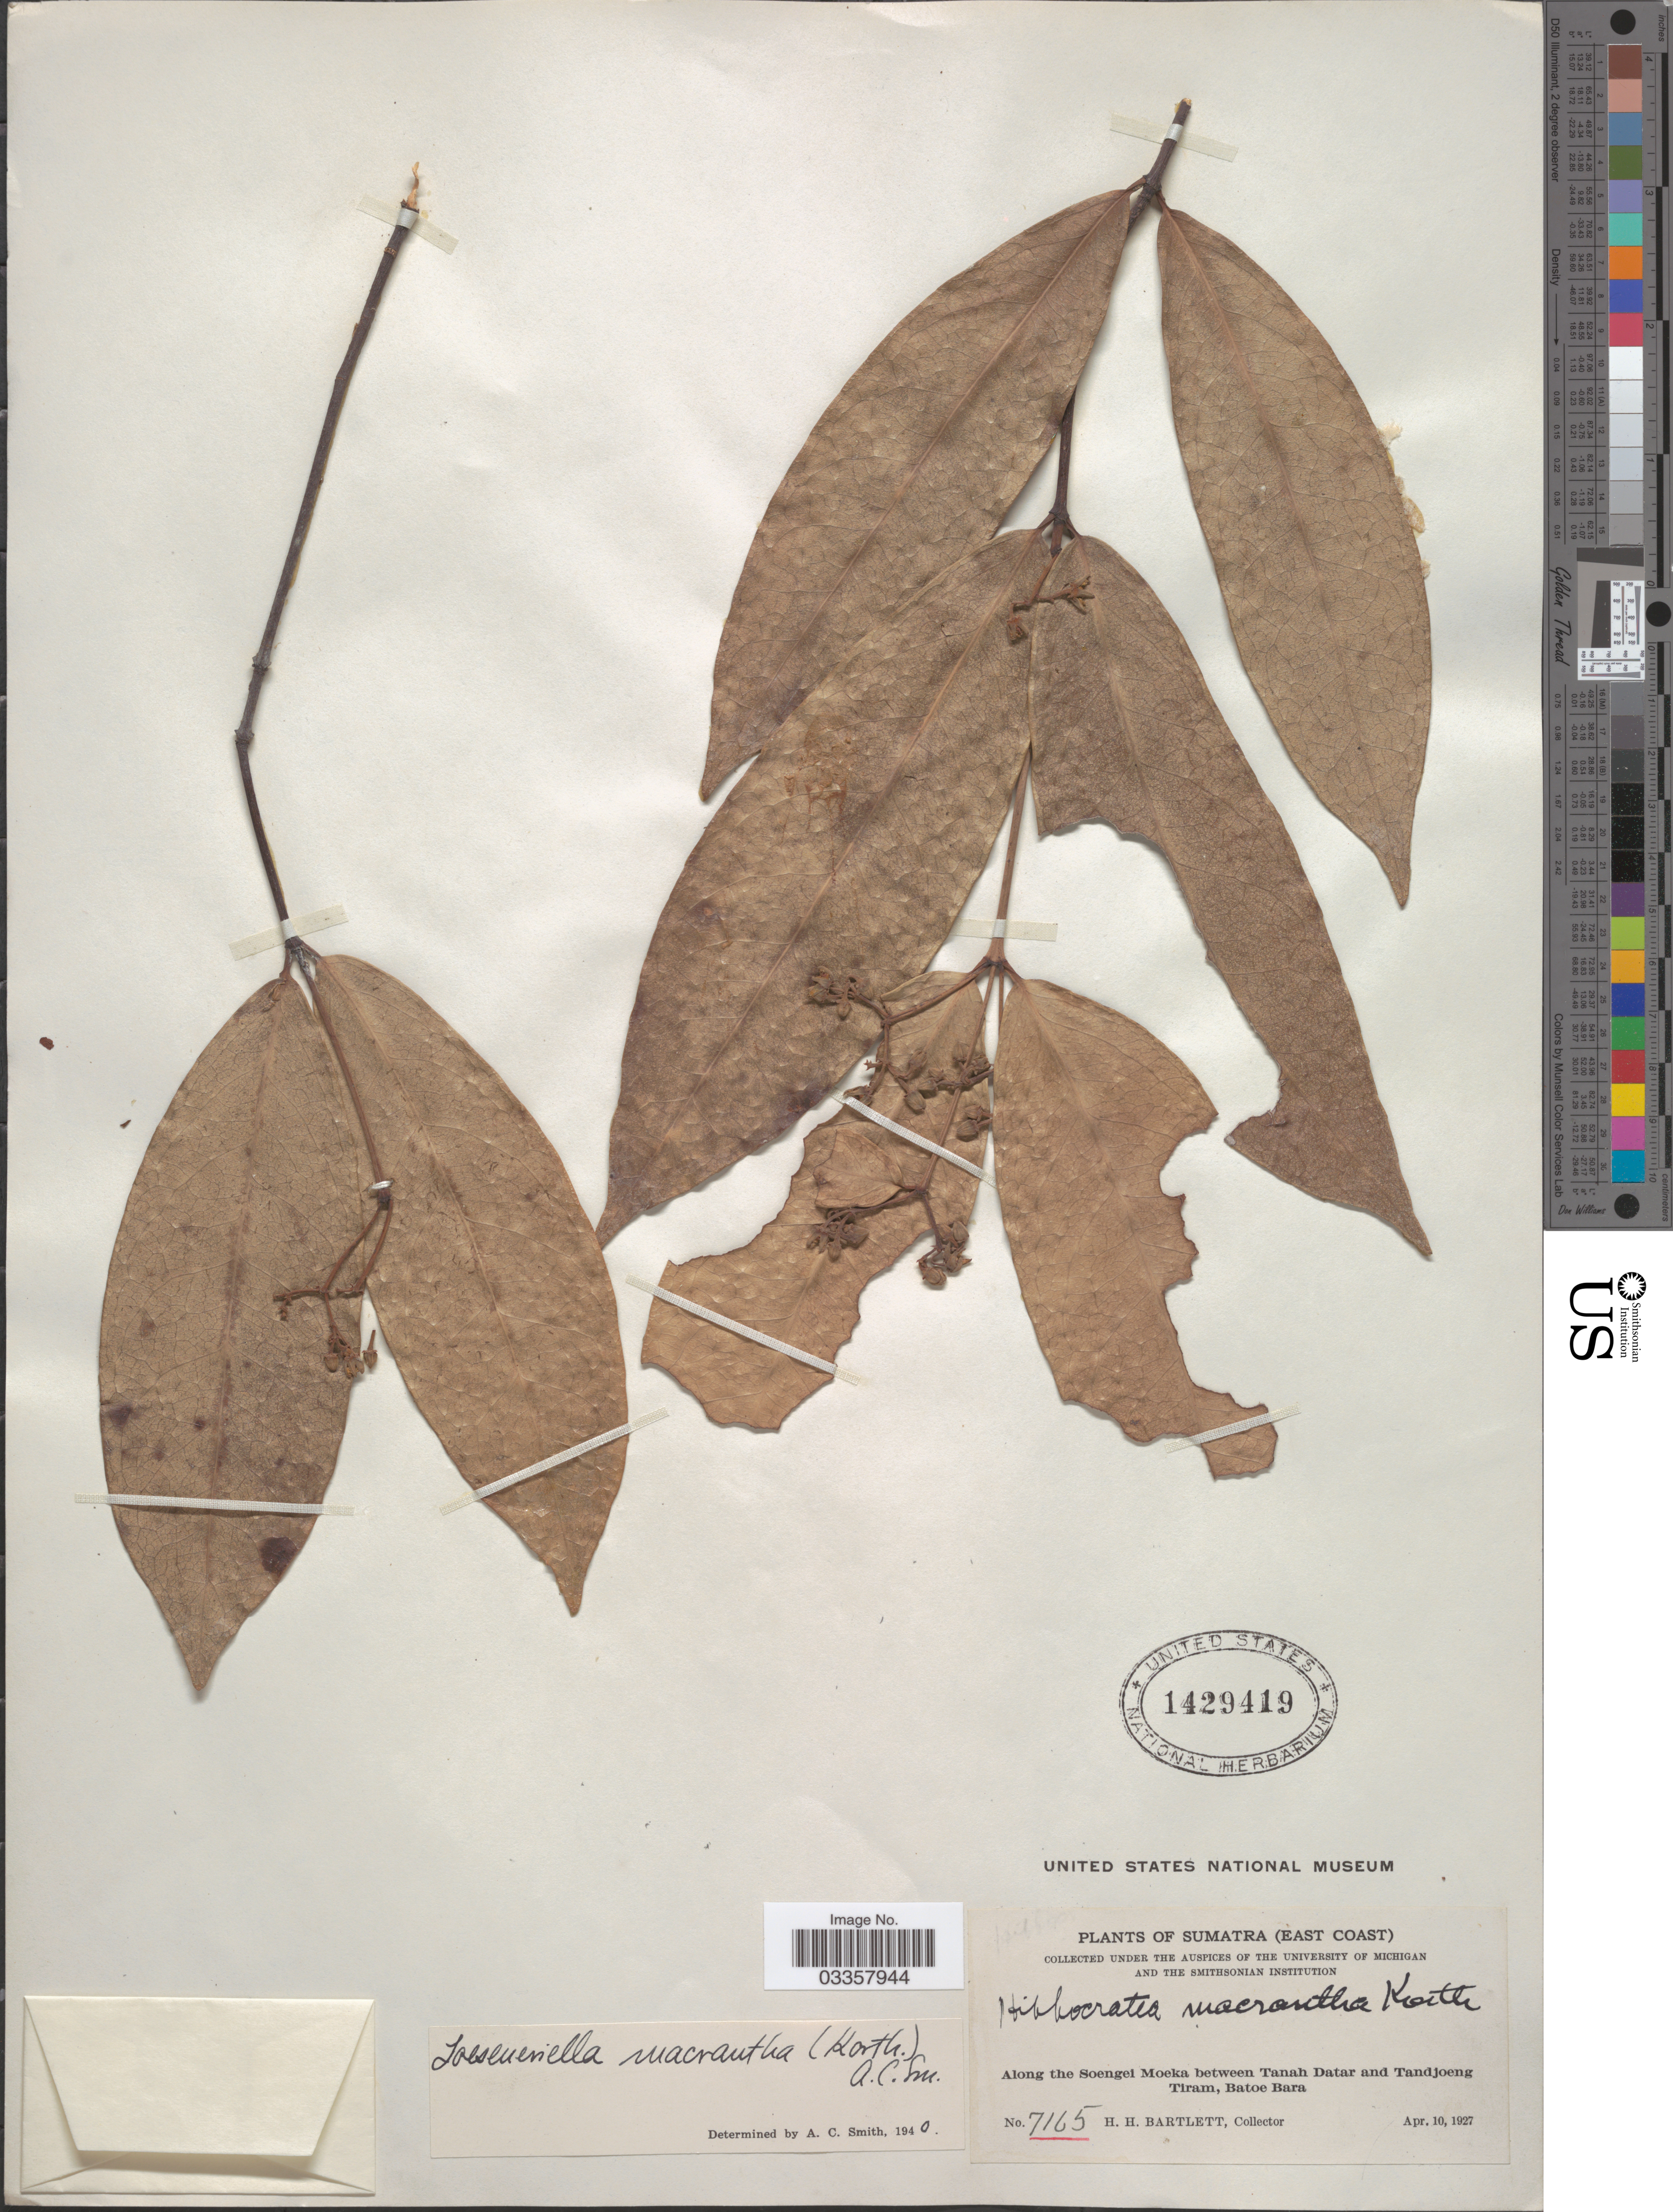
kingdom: Plantae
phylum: Tracheophyta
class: Magnoliopsida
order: Celastrales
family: Celastraceae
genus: Loeseneriella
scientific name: Loeseneriella macrantha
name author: (Korth.) A.C. Sm.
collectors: H. H. Bartlett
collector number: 7165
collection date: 1927-04-10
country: Indonesia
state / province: Sumatra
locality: Sumatra (East Coast). Along the Soengei Moeka, between Tanah Datar and Tandjoeng Tiram, Batoe Bara.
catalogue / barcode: US 1429419